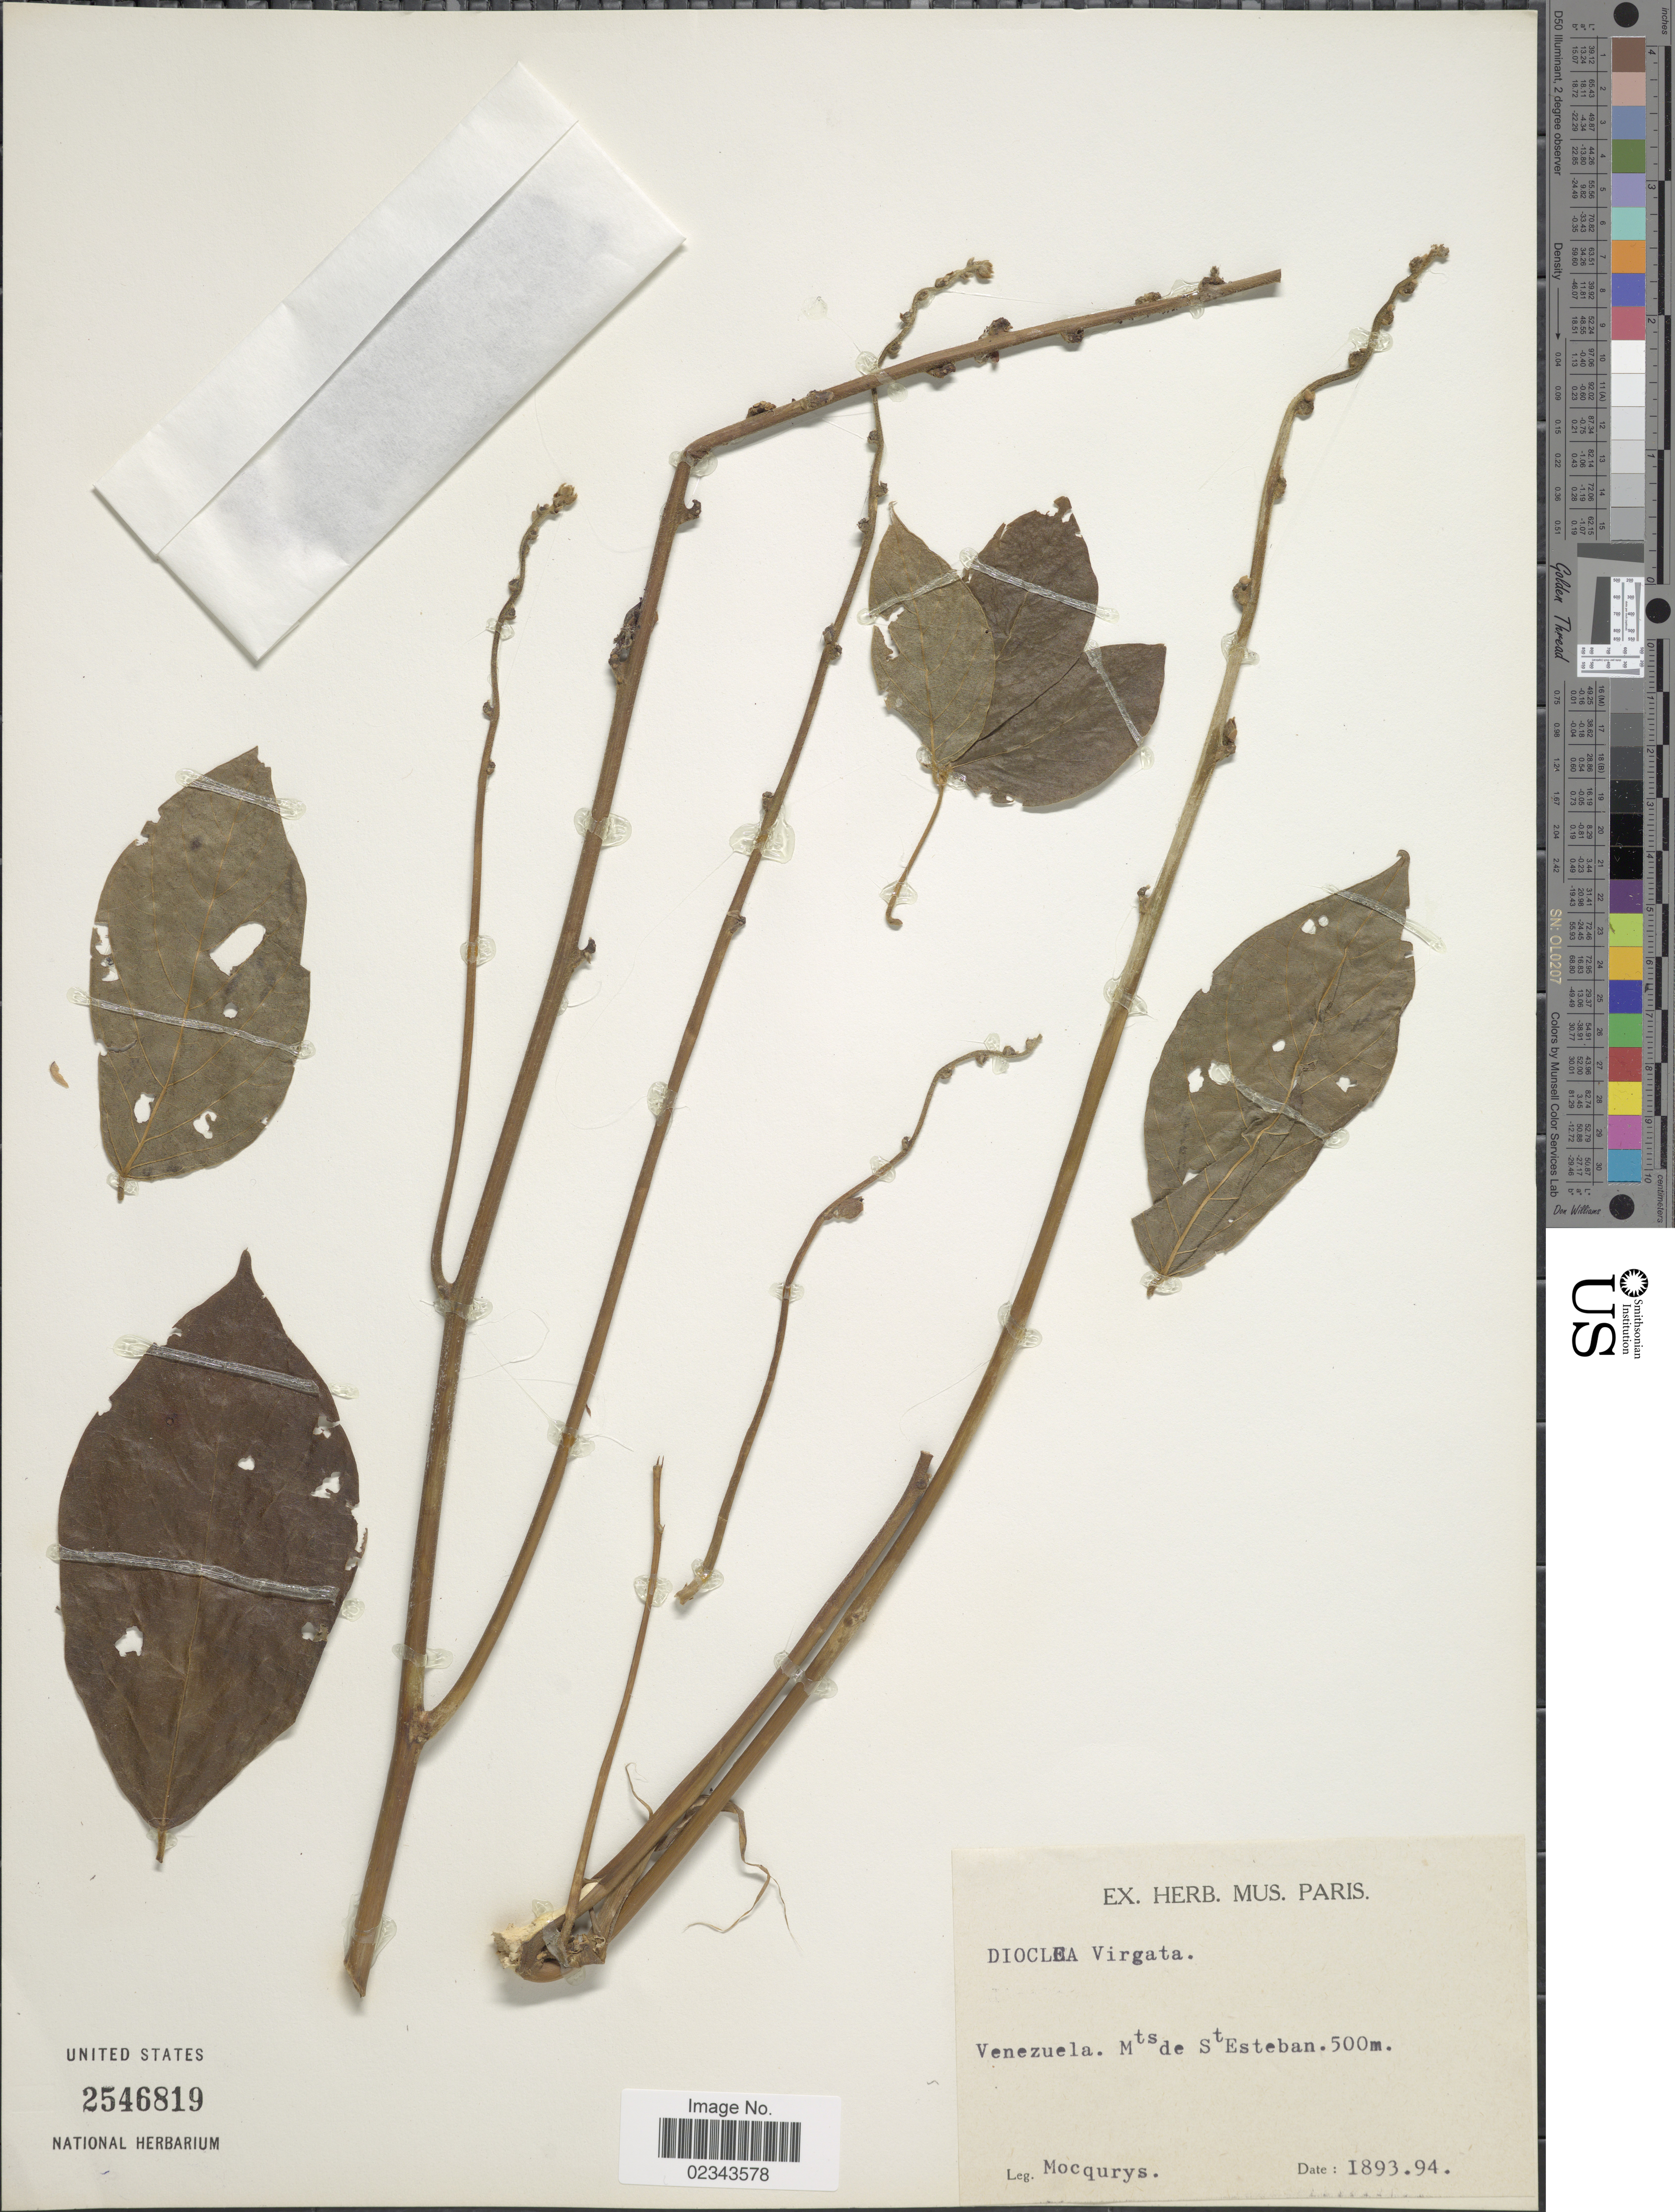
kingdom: Plantae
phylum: Tracheophyta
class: Magnoliopsida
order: Fabales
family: Fabaceae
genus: Dioclea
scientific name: Dioclea virgata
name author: (Rich.) Amshoff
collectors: A. Mocquerys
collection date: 1893/1894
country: Venezuela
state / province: Carabobo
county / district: Puerto Cabello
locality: San Esteban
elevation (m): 500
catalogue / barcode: US 2546819